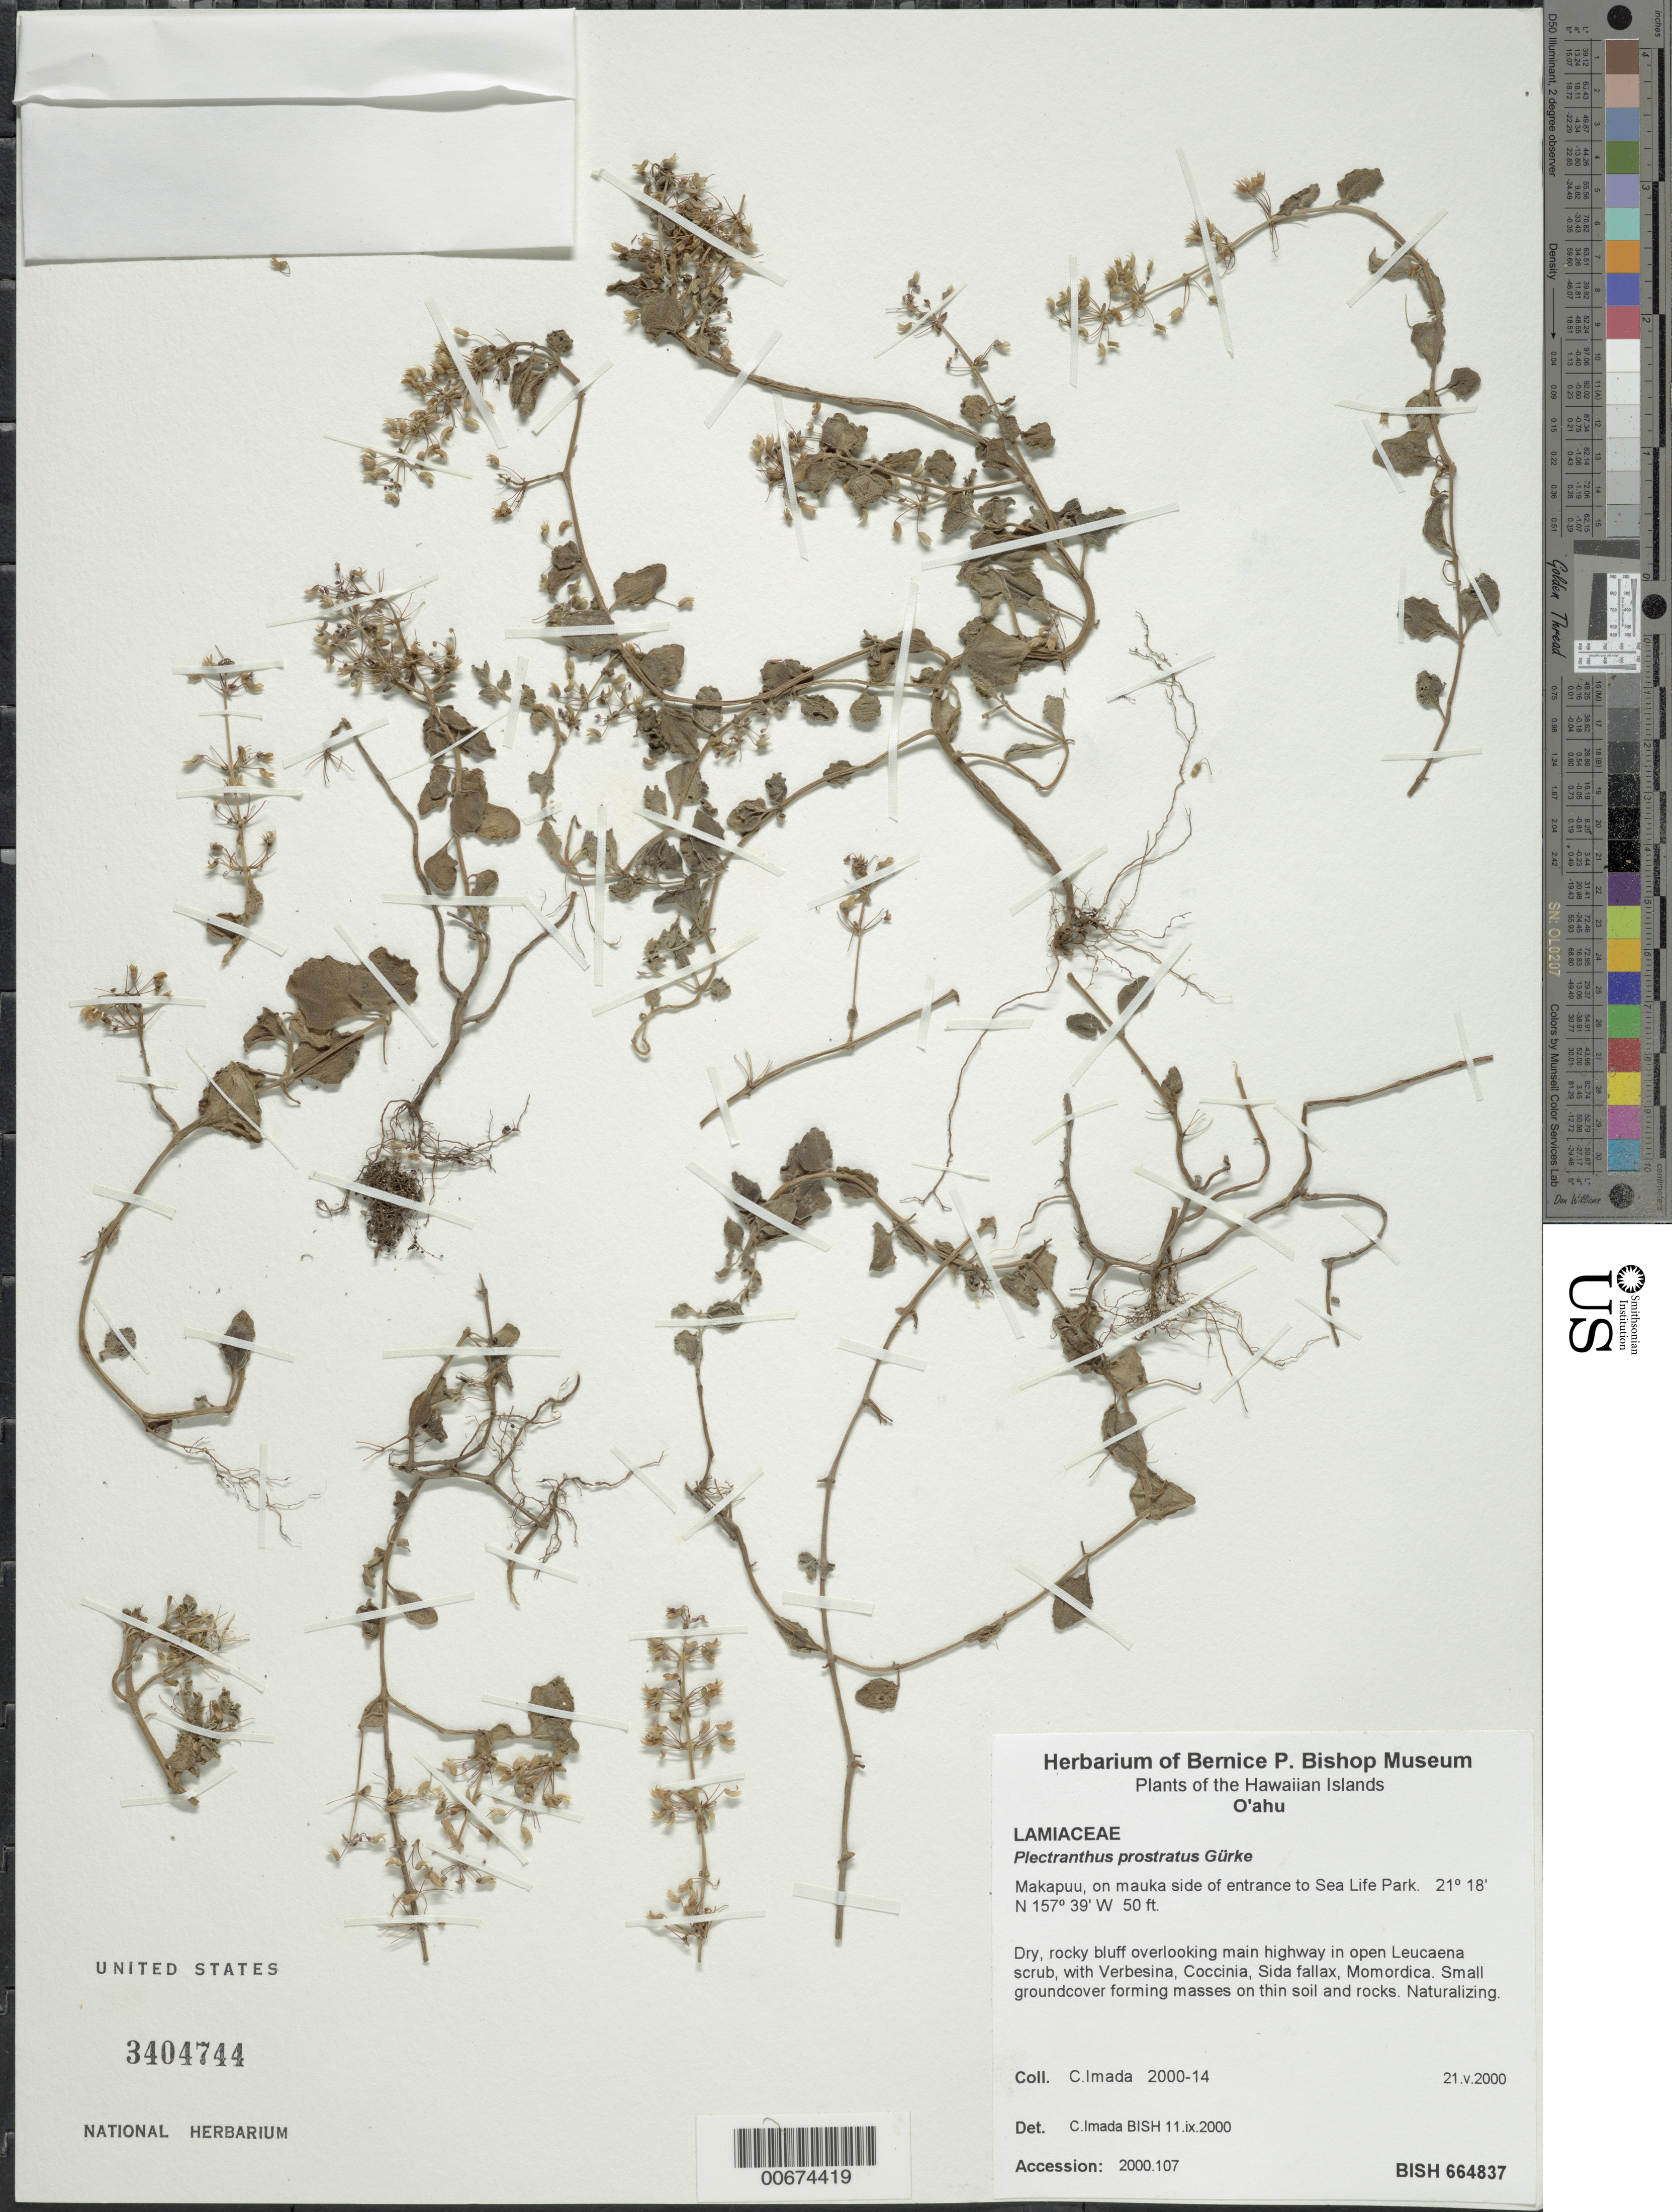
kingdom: Plantae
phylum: Tracheophyta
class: Magnoliopsida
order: Lamiales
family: Lamiaceae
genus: Coleus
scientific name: Coleus prostratus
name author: (Gürke) A.J. Paton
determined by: Wagner, W. L., (BOT), Smithsonian Institution - National Museum of Natural History (UNITED STATES)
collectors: C. Imada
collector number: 2000-14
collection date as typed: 21 May 2000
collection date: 2000-05-21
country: United States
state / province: Hawaii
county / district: Honolulu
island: Oahu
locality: Makapuu, on mauka side of entrance to Sea Life Park.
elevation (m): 15.2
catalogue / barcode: US 3404744